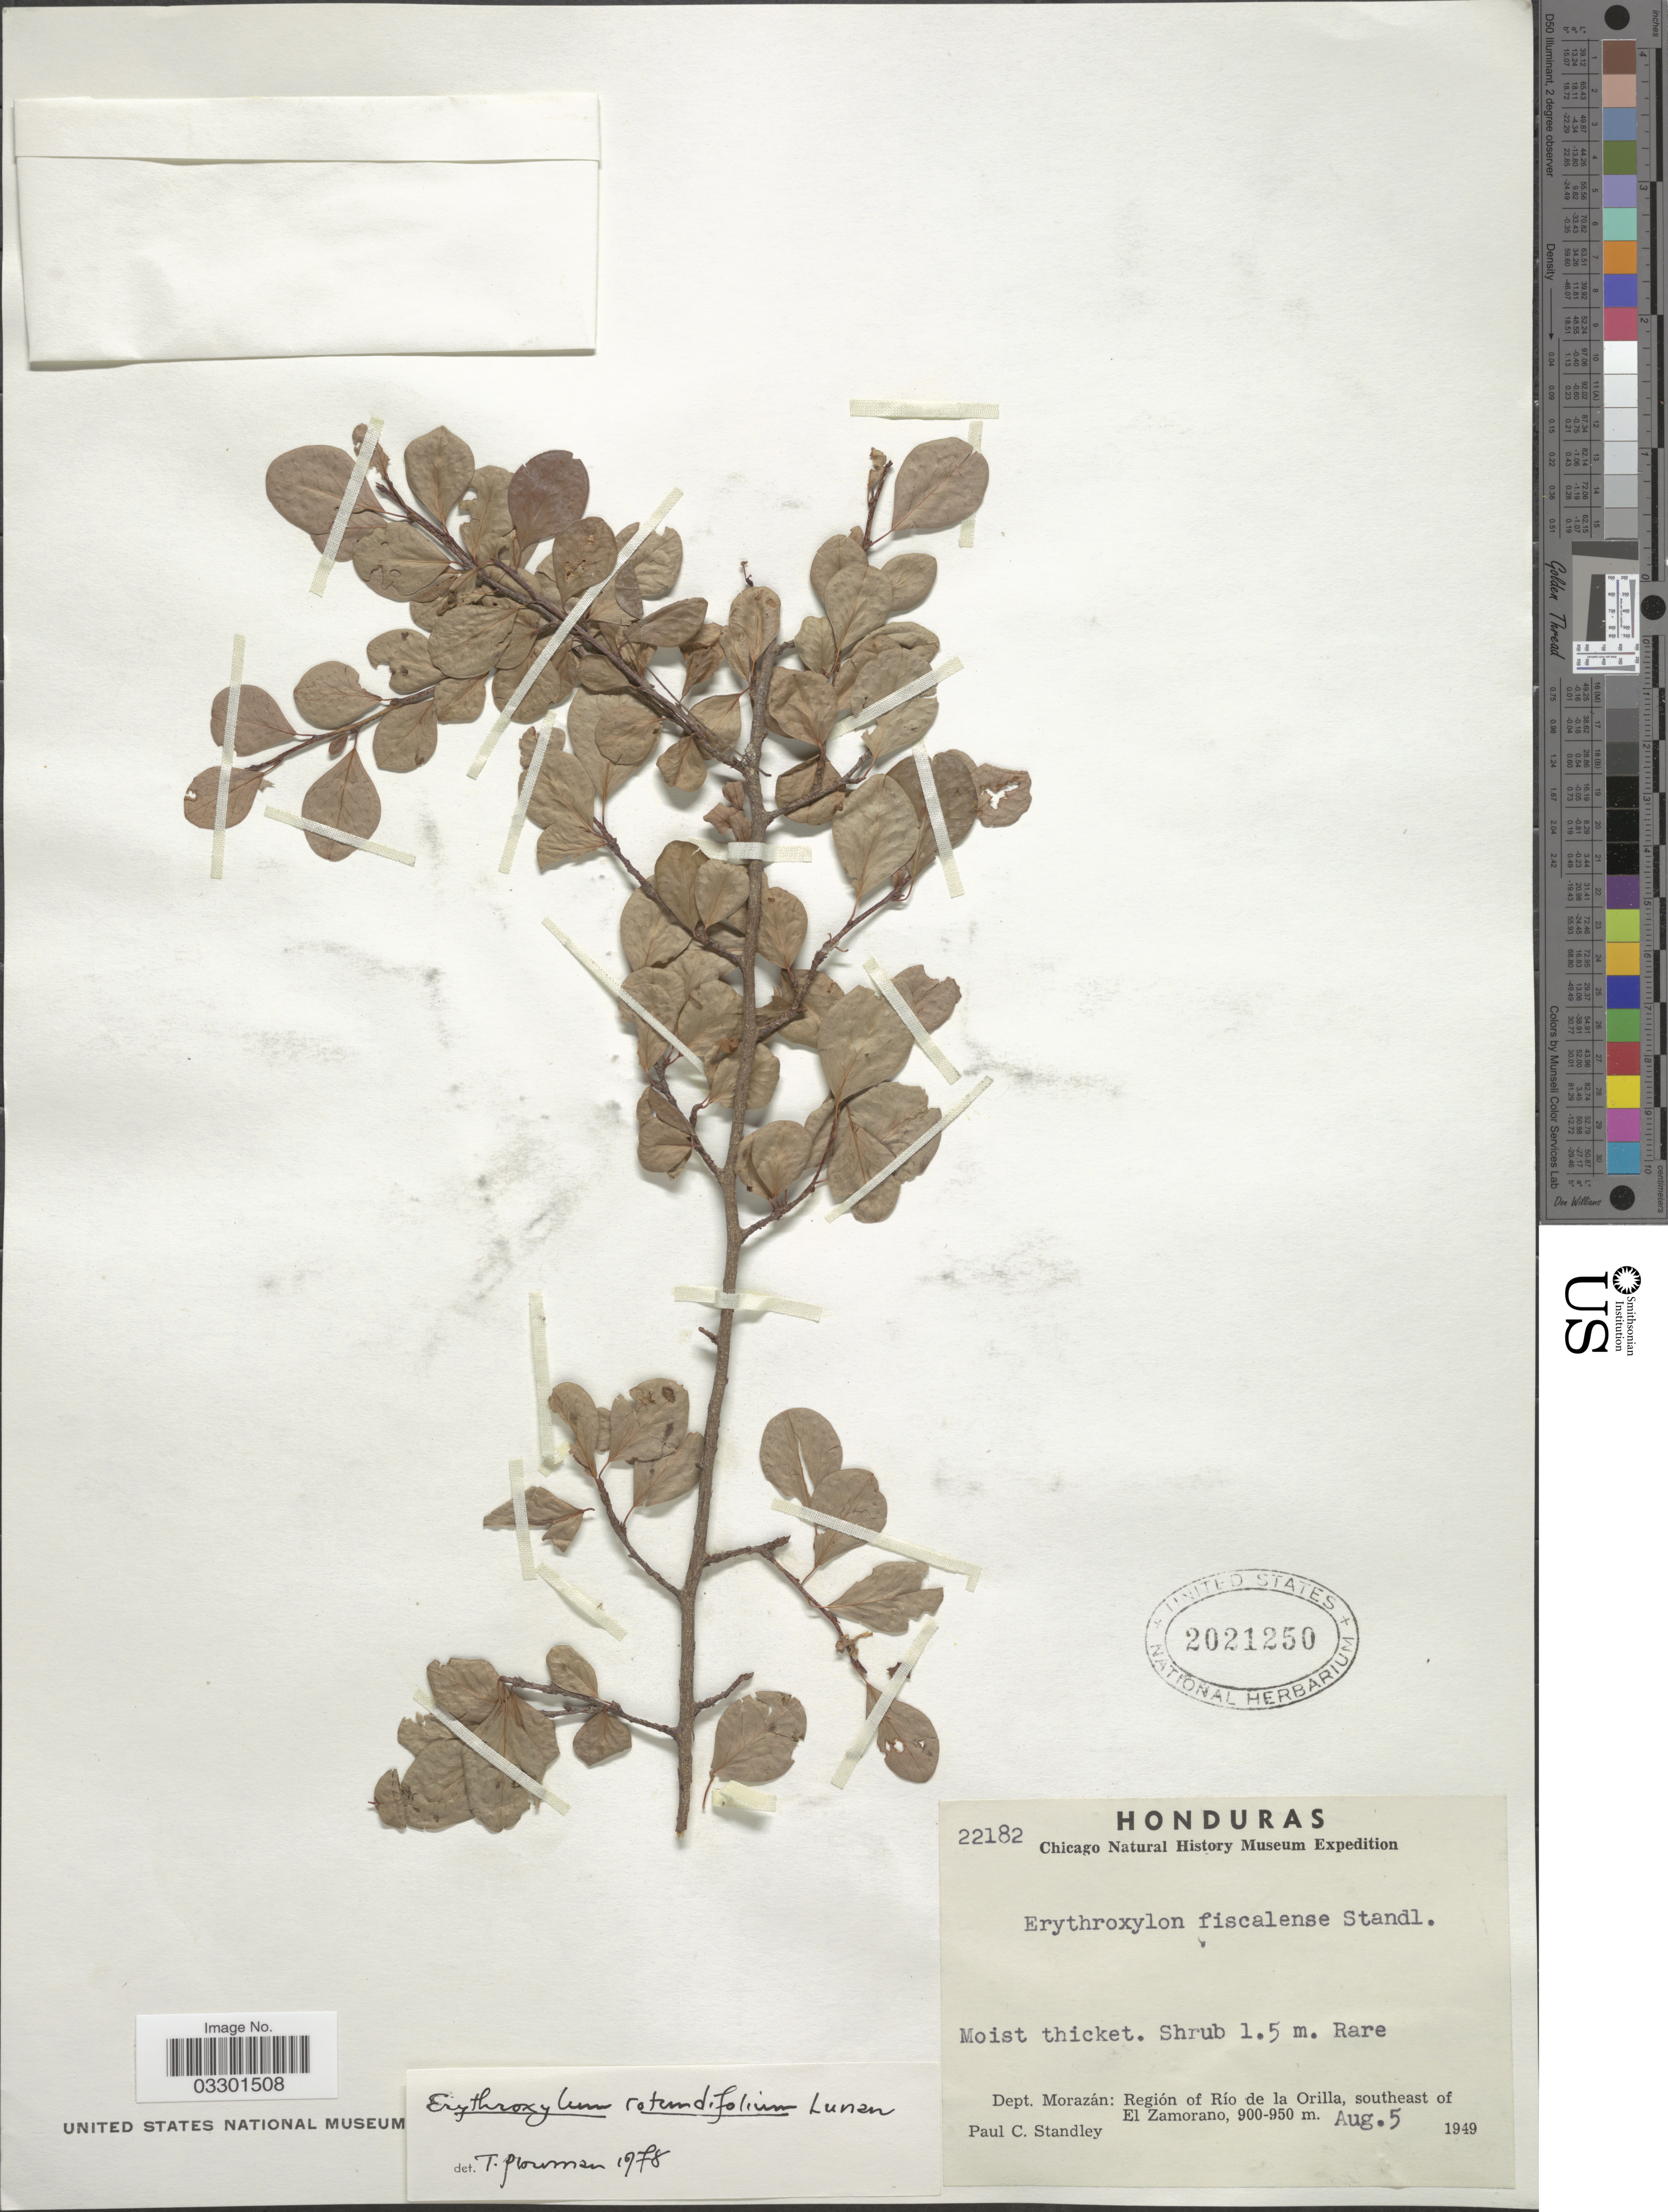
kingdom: Plantae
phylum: Tracheophyta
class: Magnoliopsida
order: Malpighiales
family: Erythroxylaceae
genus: Erythroxylum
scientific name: Erythroxylum rotundifolium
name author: Lunan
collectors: P. C. Standley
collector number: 22182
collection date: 1949-08-05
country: Honduras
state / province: Fco. Morazán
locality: Dept. Morazán: Región of Río de la Orilla, southeast of El Zamorano.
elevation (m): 900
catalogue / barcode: US 2021250